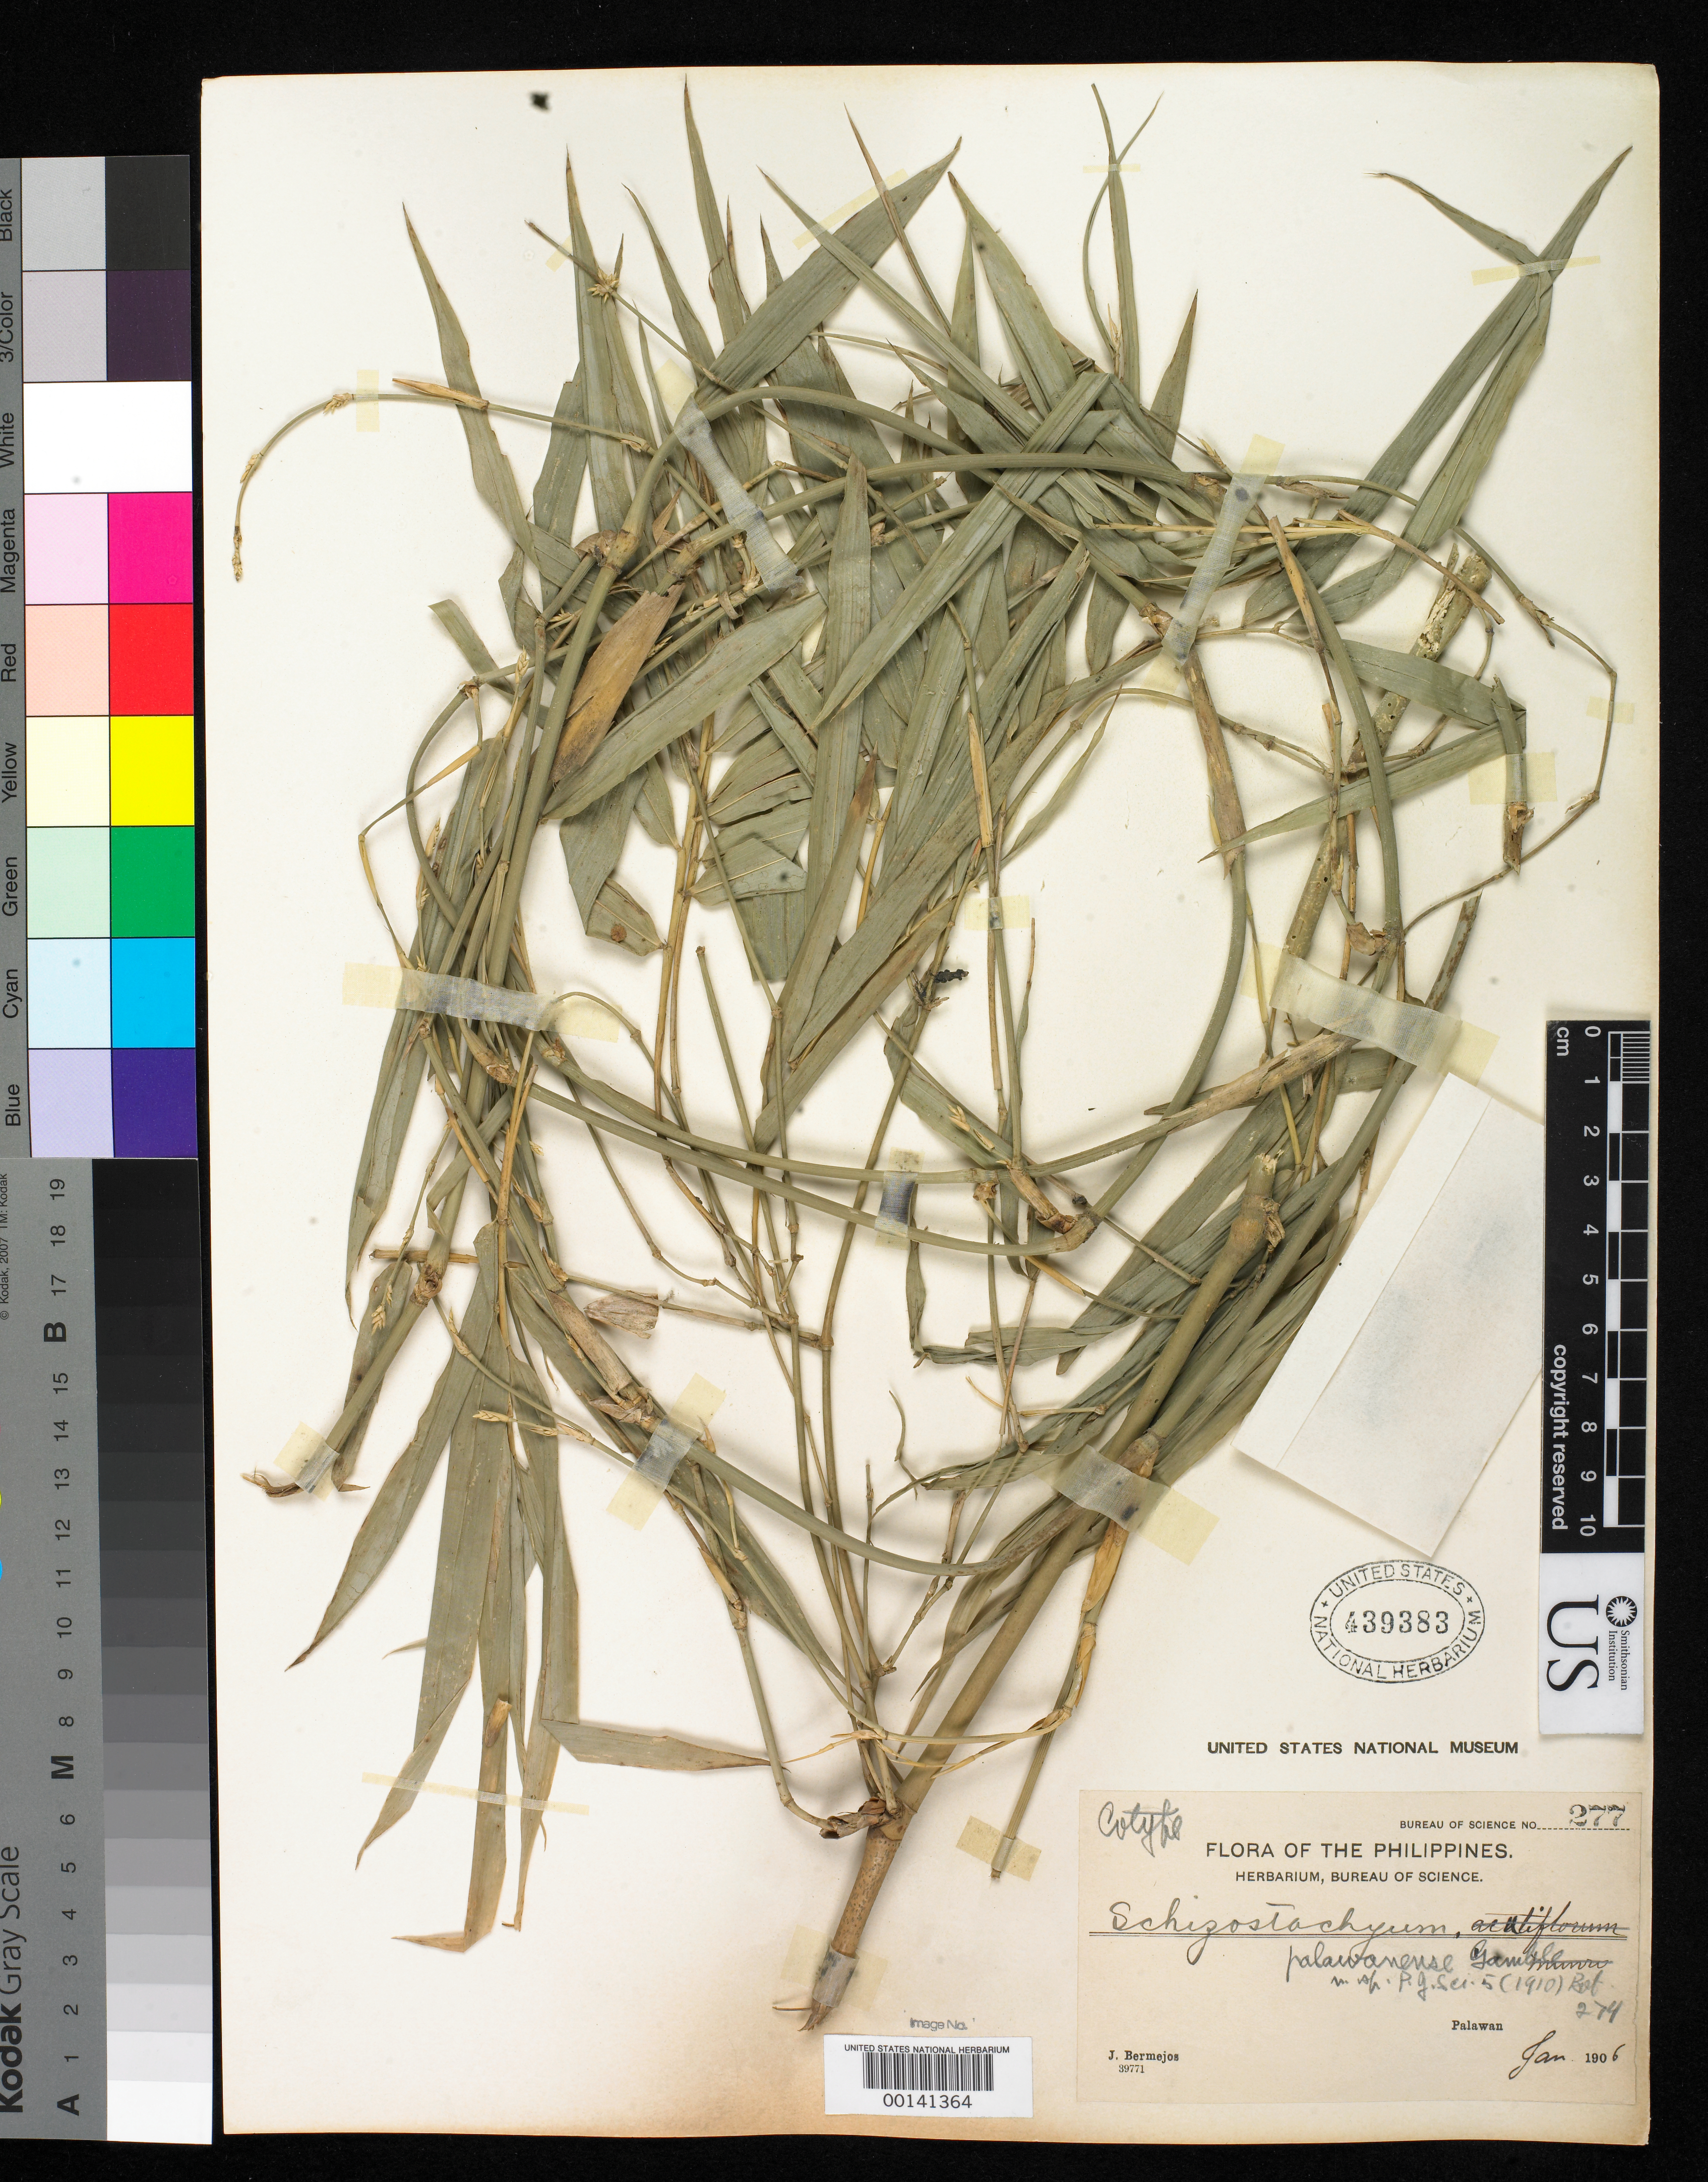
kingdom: Plantae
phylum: Tracheophyta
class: Liliopsida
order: Poales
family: Poaceae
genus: Schizostachyum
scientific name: Schizostachyum palawanense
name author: Gamble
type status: Isotype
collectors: J. Bermejos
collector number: Bur. Sci. 277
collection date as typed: Jan 1906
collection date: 1906-01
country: Philippines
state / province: Mimaropa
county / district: Palawan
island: Palawan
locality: Puerto Princesa.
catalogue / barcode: US 439383